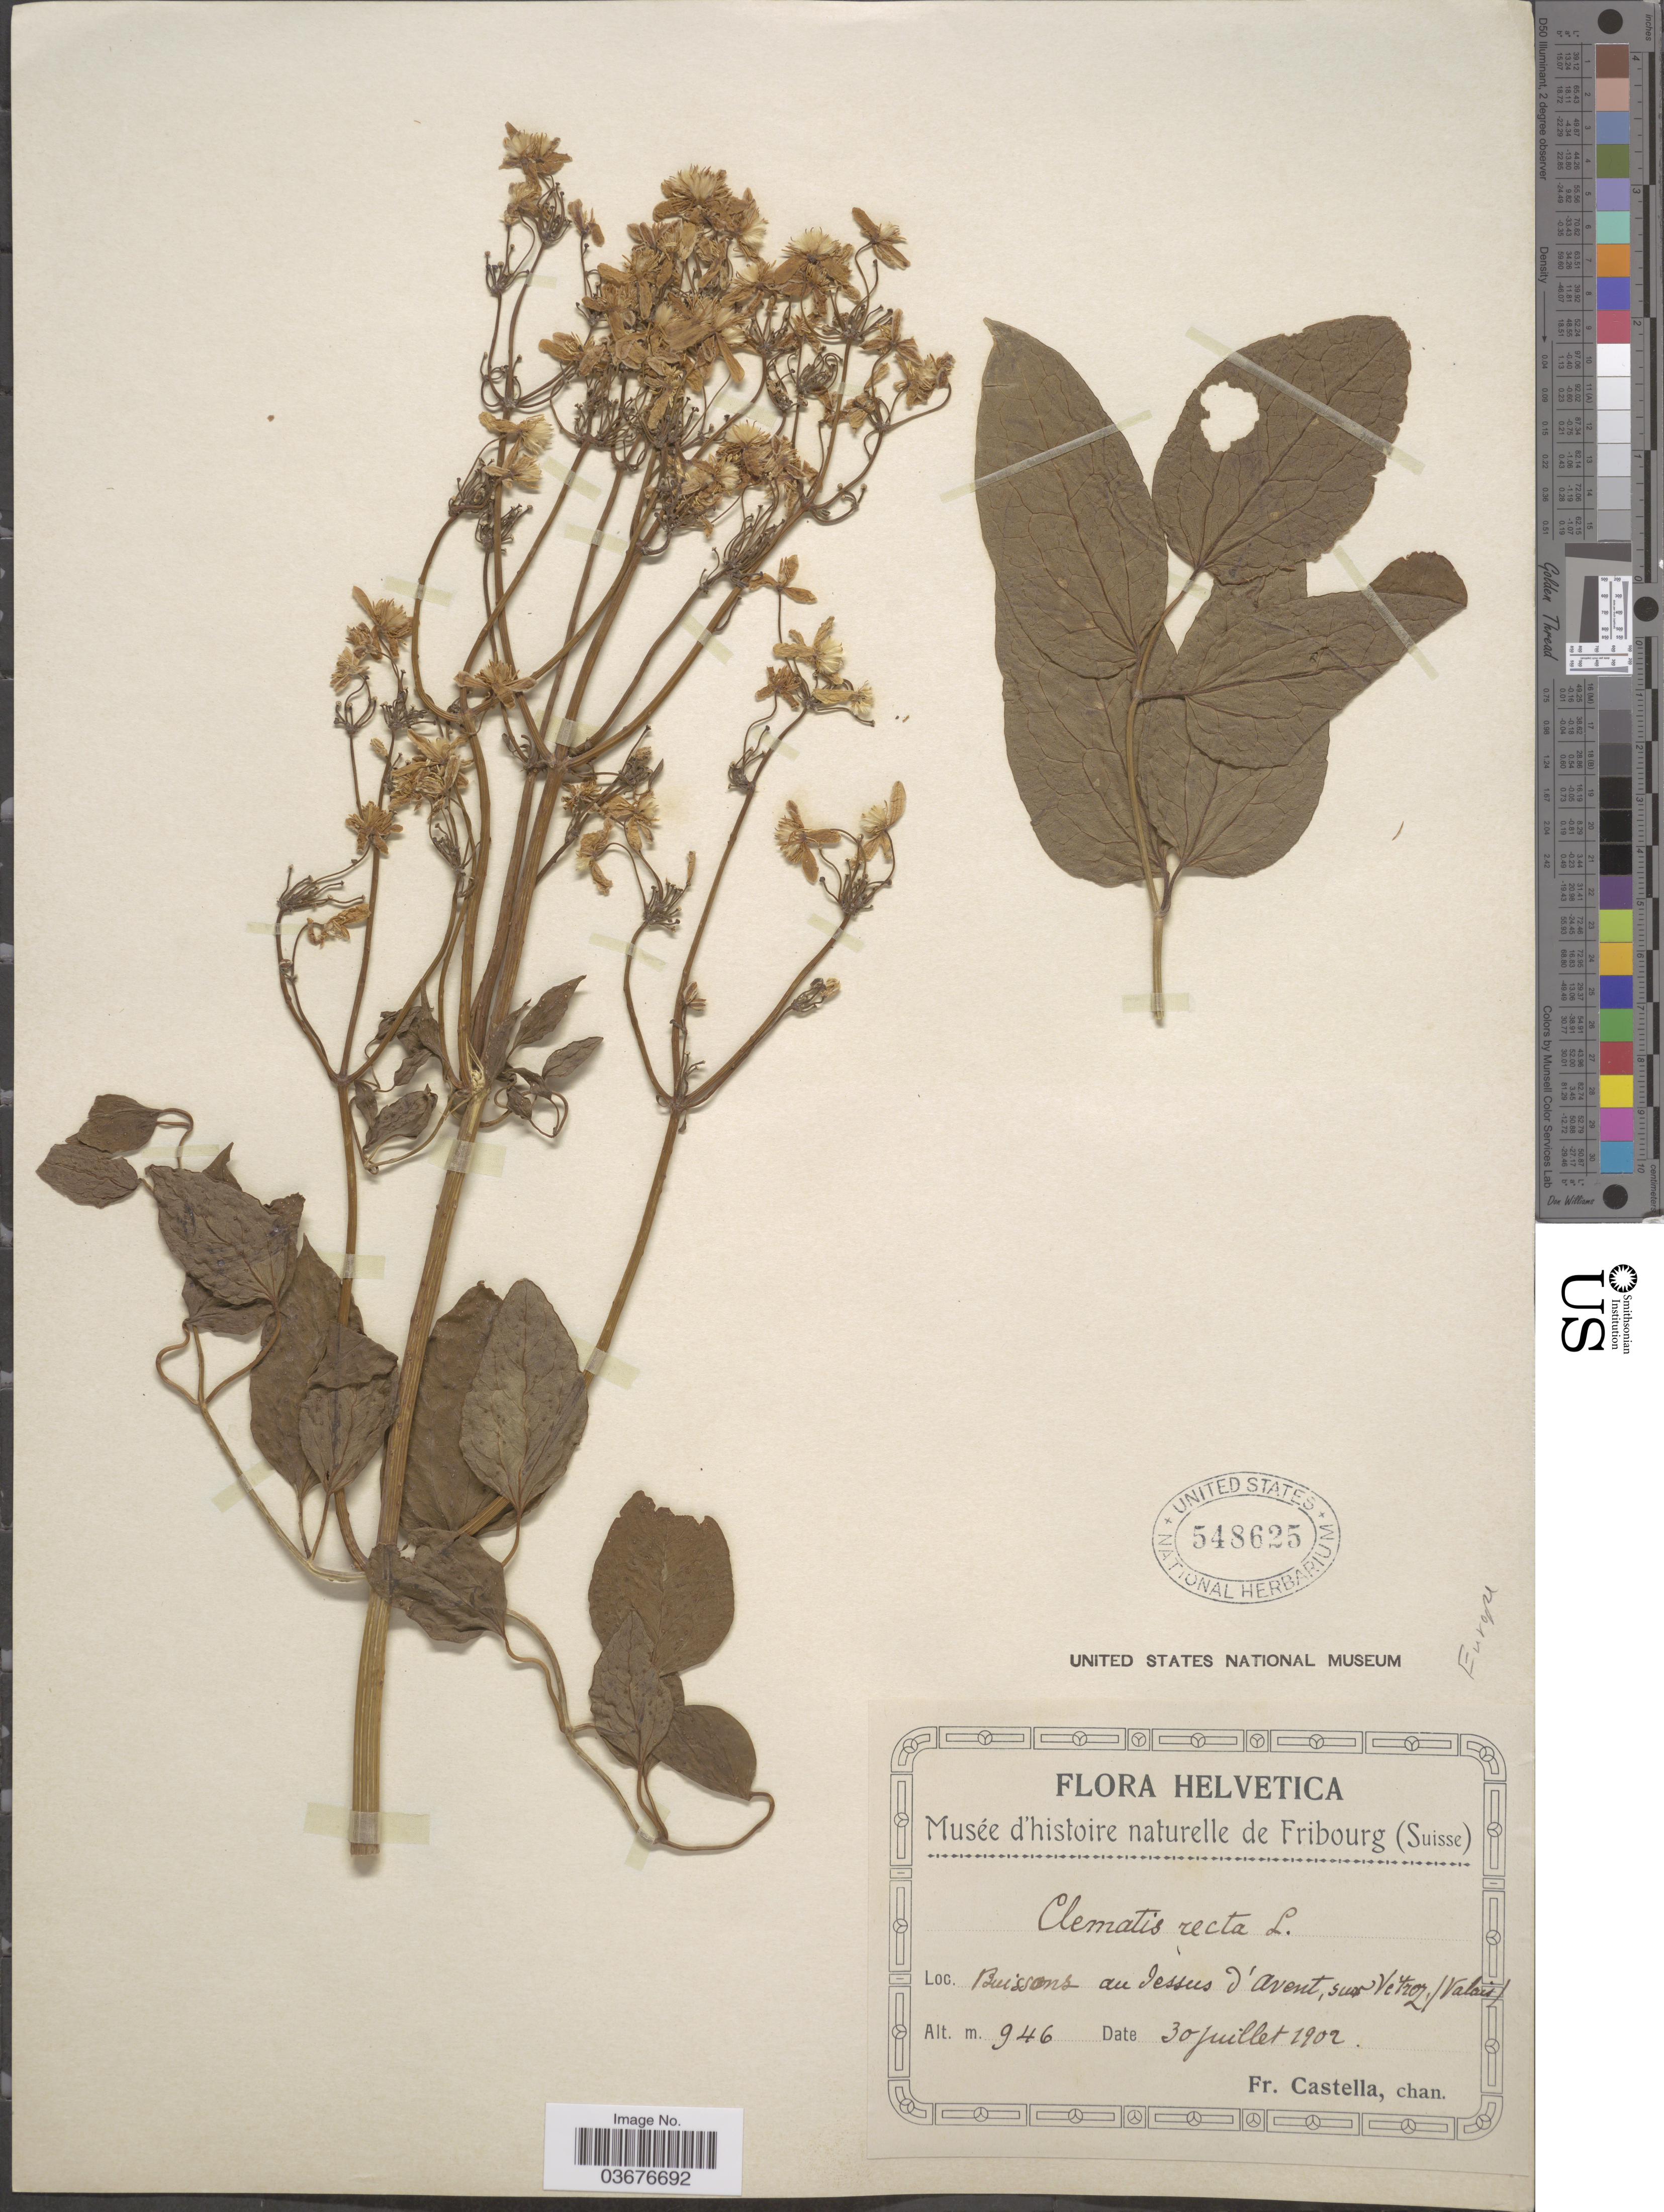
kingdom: Plantae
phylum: Tracheophyta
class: Magnoliopsida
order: Ranunculales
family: Ranunculaceae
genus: Clematis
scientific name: Clematis recta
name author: L.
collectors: Fr. Castella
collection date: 1902-07-30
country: Switzerland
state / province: Valais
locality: Helvetica, Buissons au dessus d'Avent, sur Vétroz .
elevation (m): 946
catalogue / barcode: US 548625